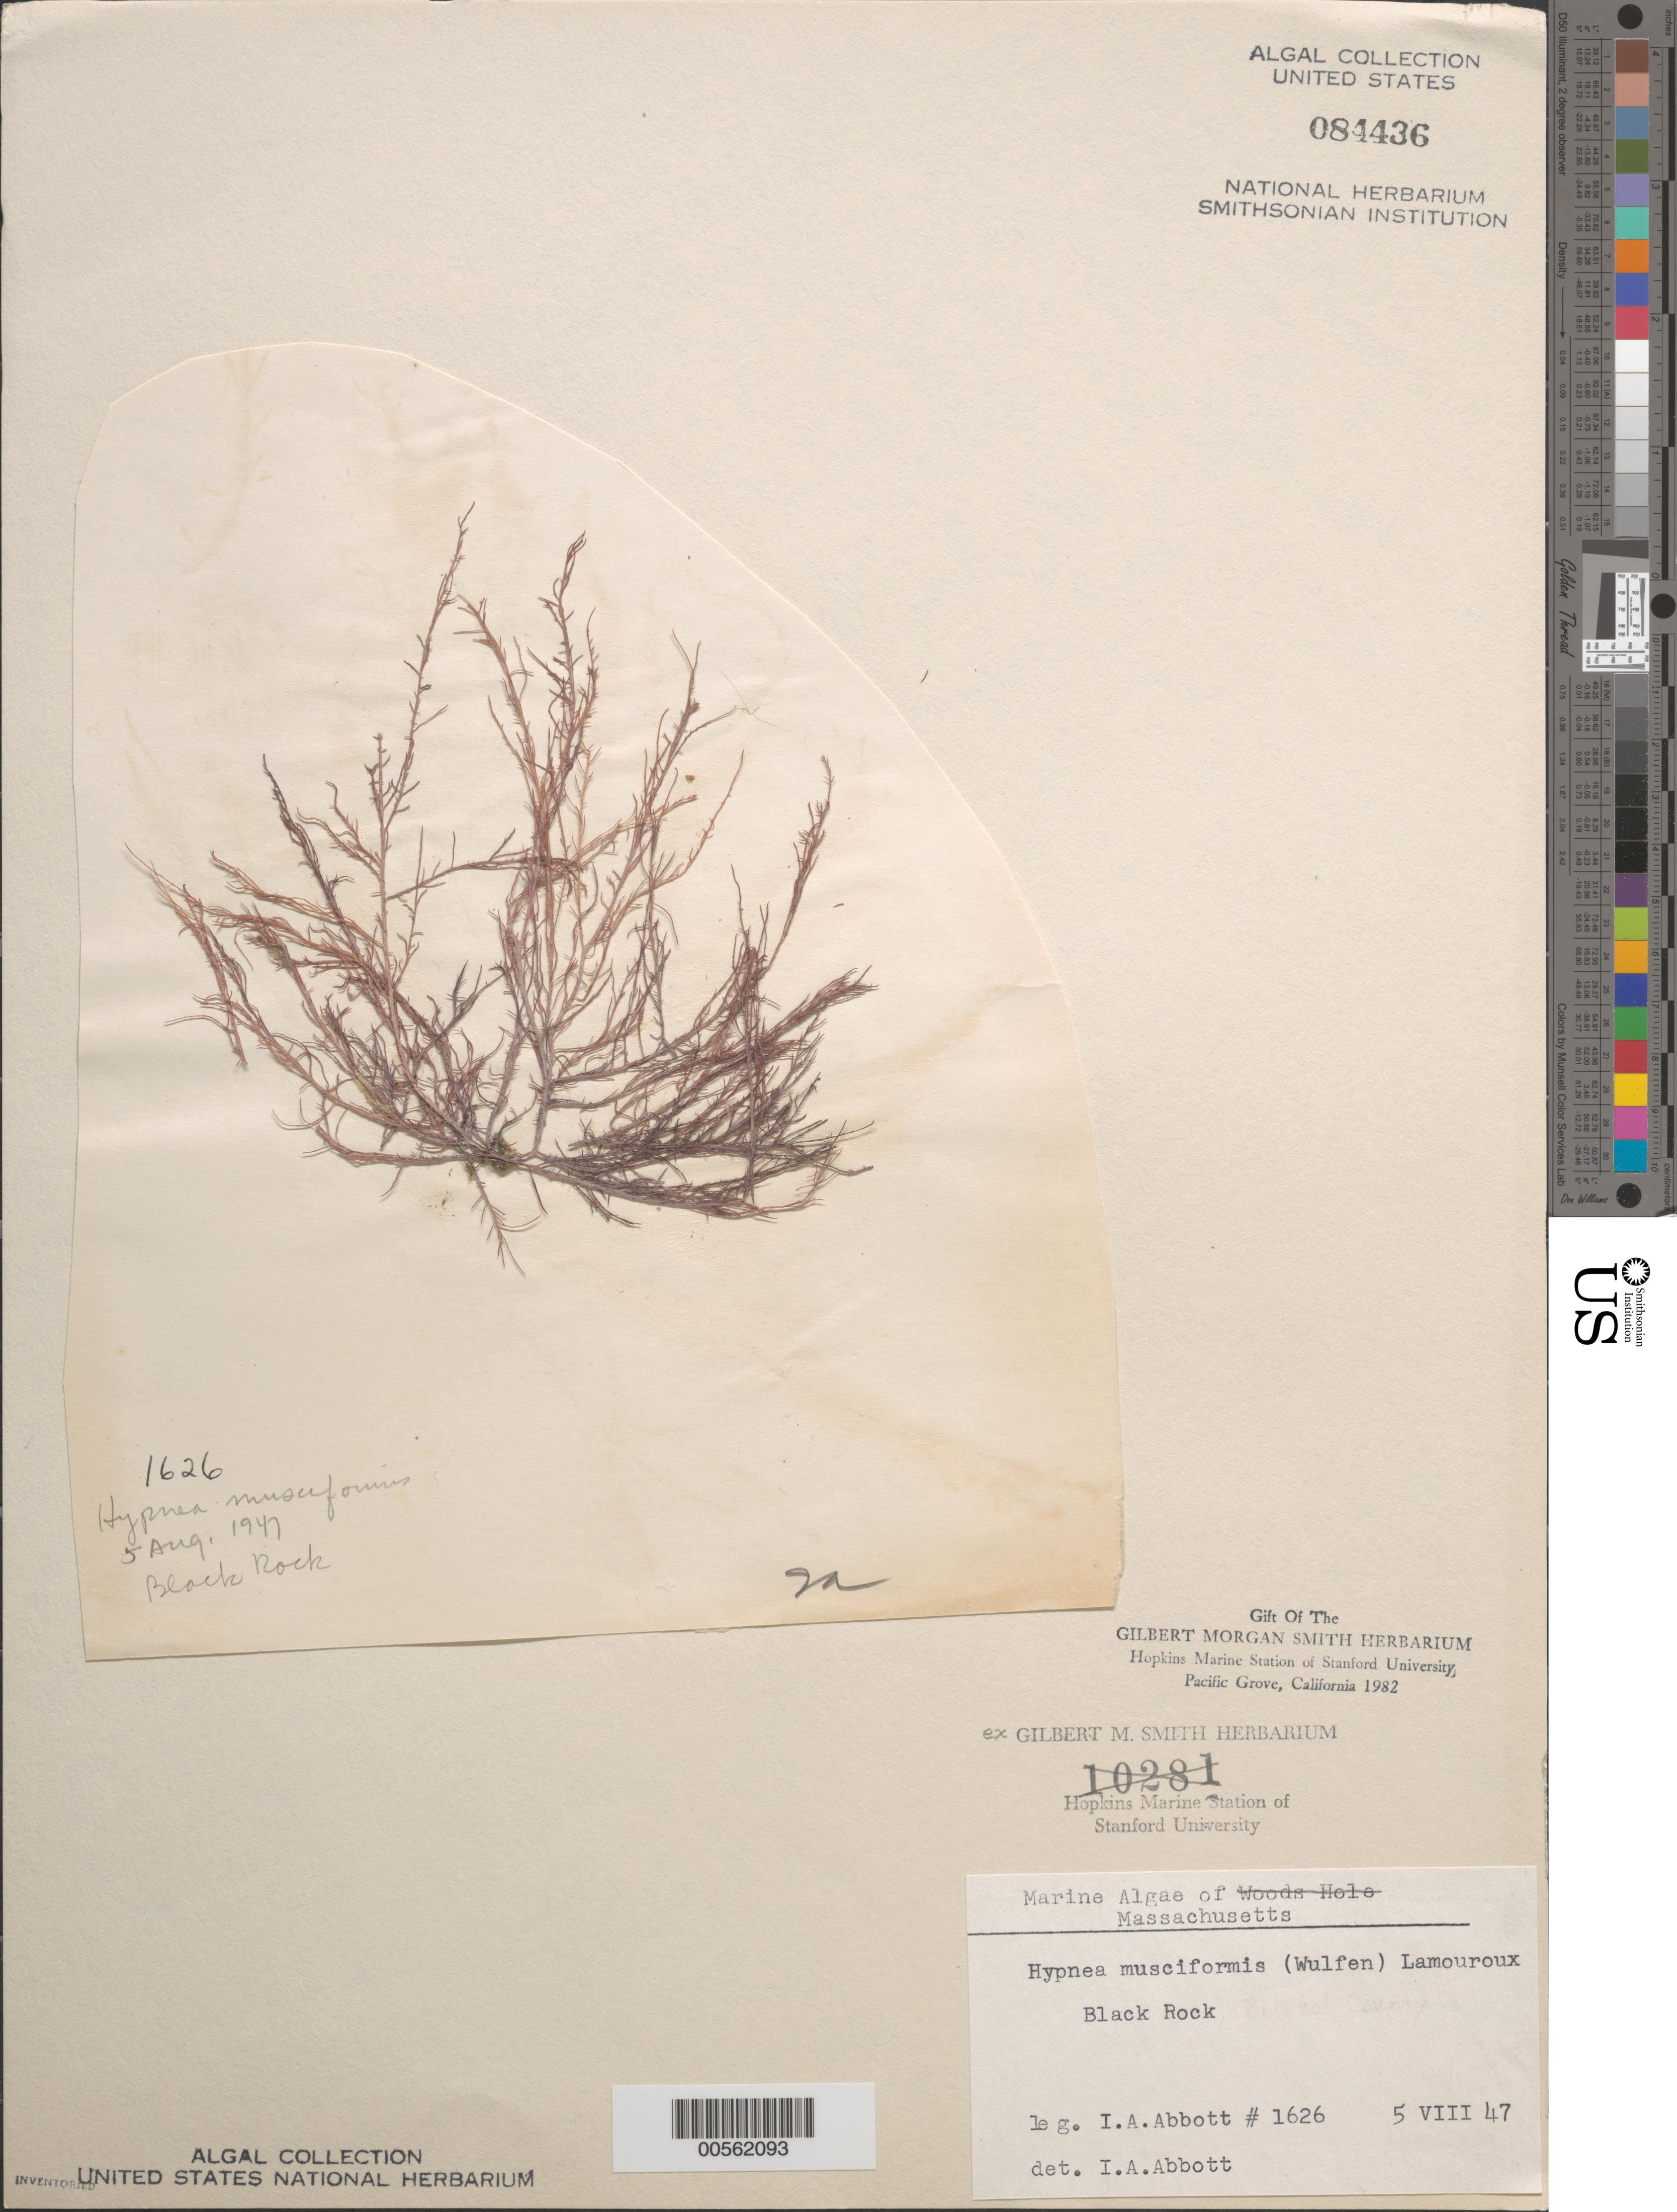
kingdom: Plantae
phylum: Rhodophyta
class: Florideophyceae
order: Gigartinales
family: Cystocloniaceae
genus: Hypnea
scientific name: Hypnea musciformis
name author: (Wulfen) J.V.Lamouroux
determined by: Abbott, Isabella A.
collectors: I. A. Abbott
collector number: IAA 1626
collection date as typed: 05 Aug 1947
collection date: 1947-08-05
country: United States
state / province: Massachusetts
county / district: Norfolk County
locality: Black Rock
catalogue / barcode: US 84436